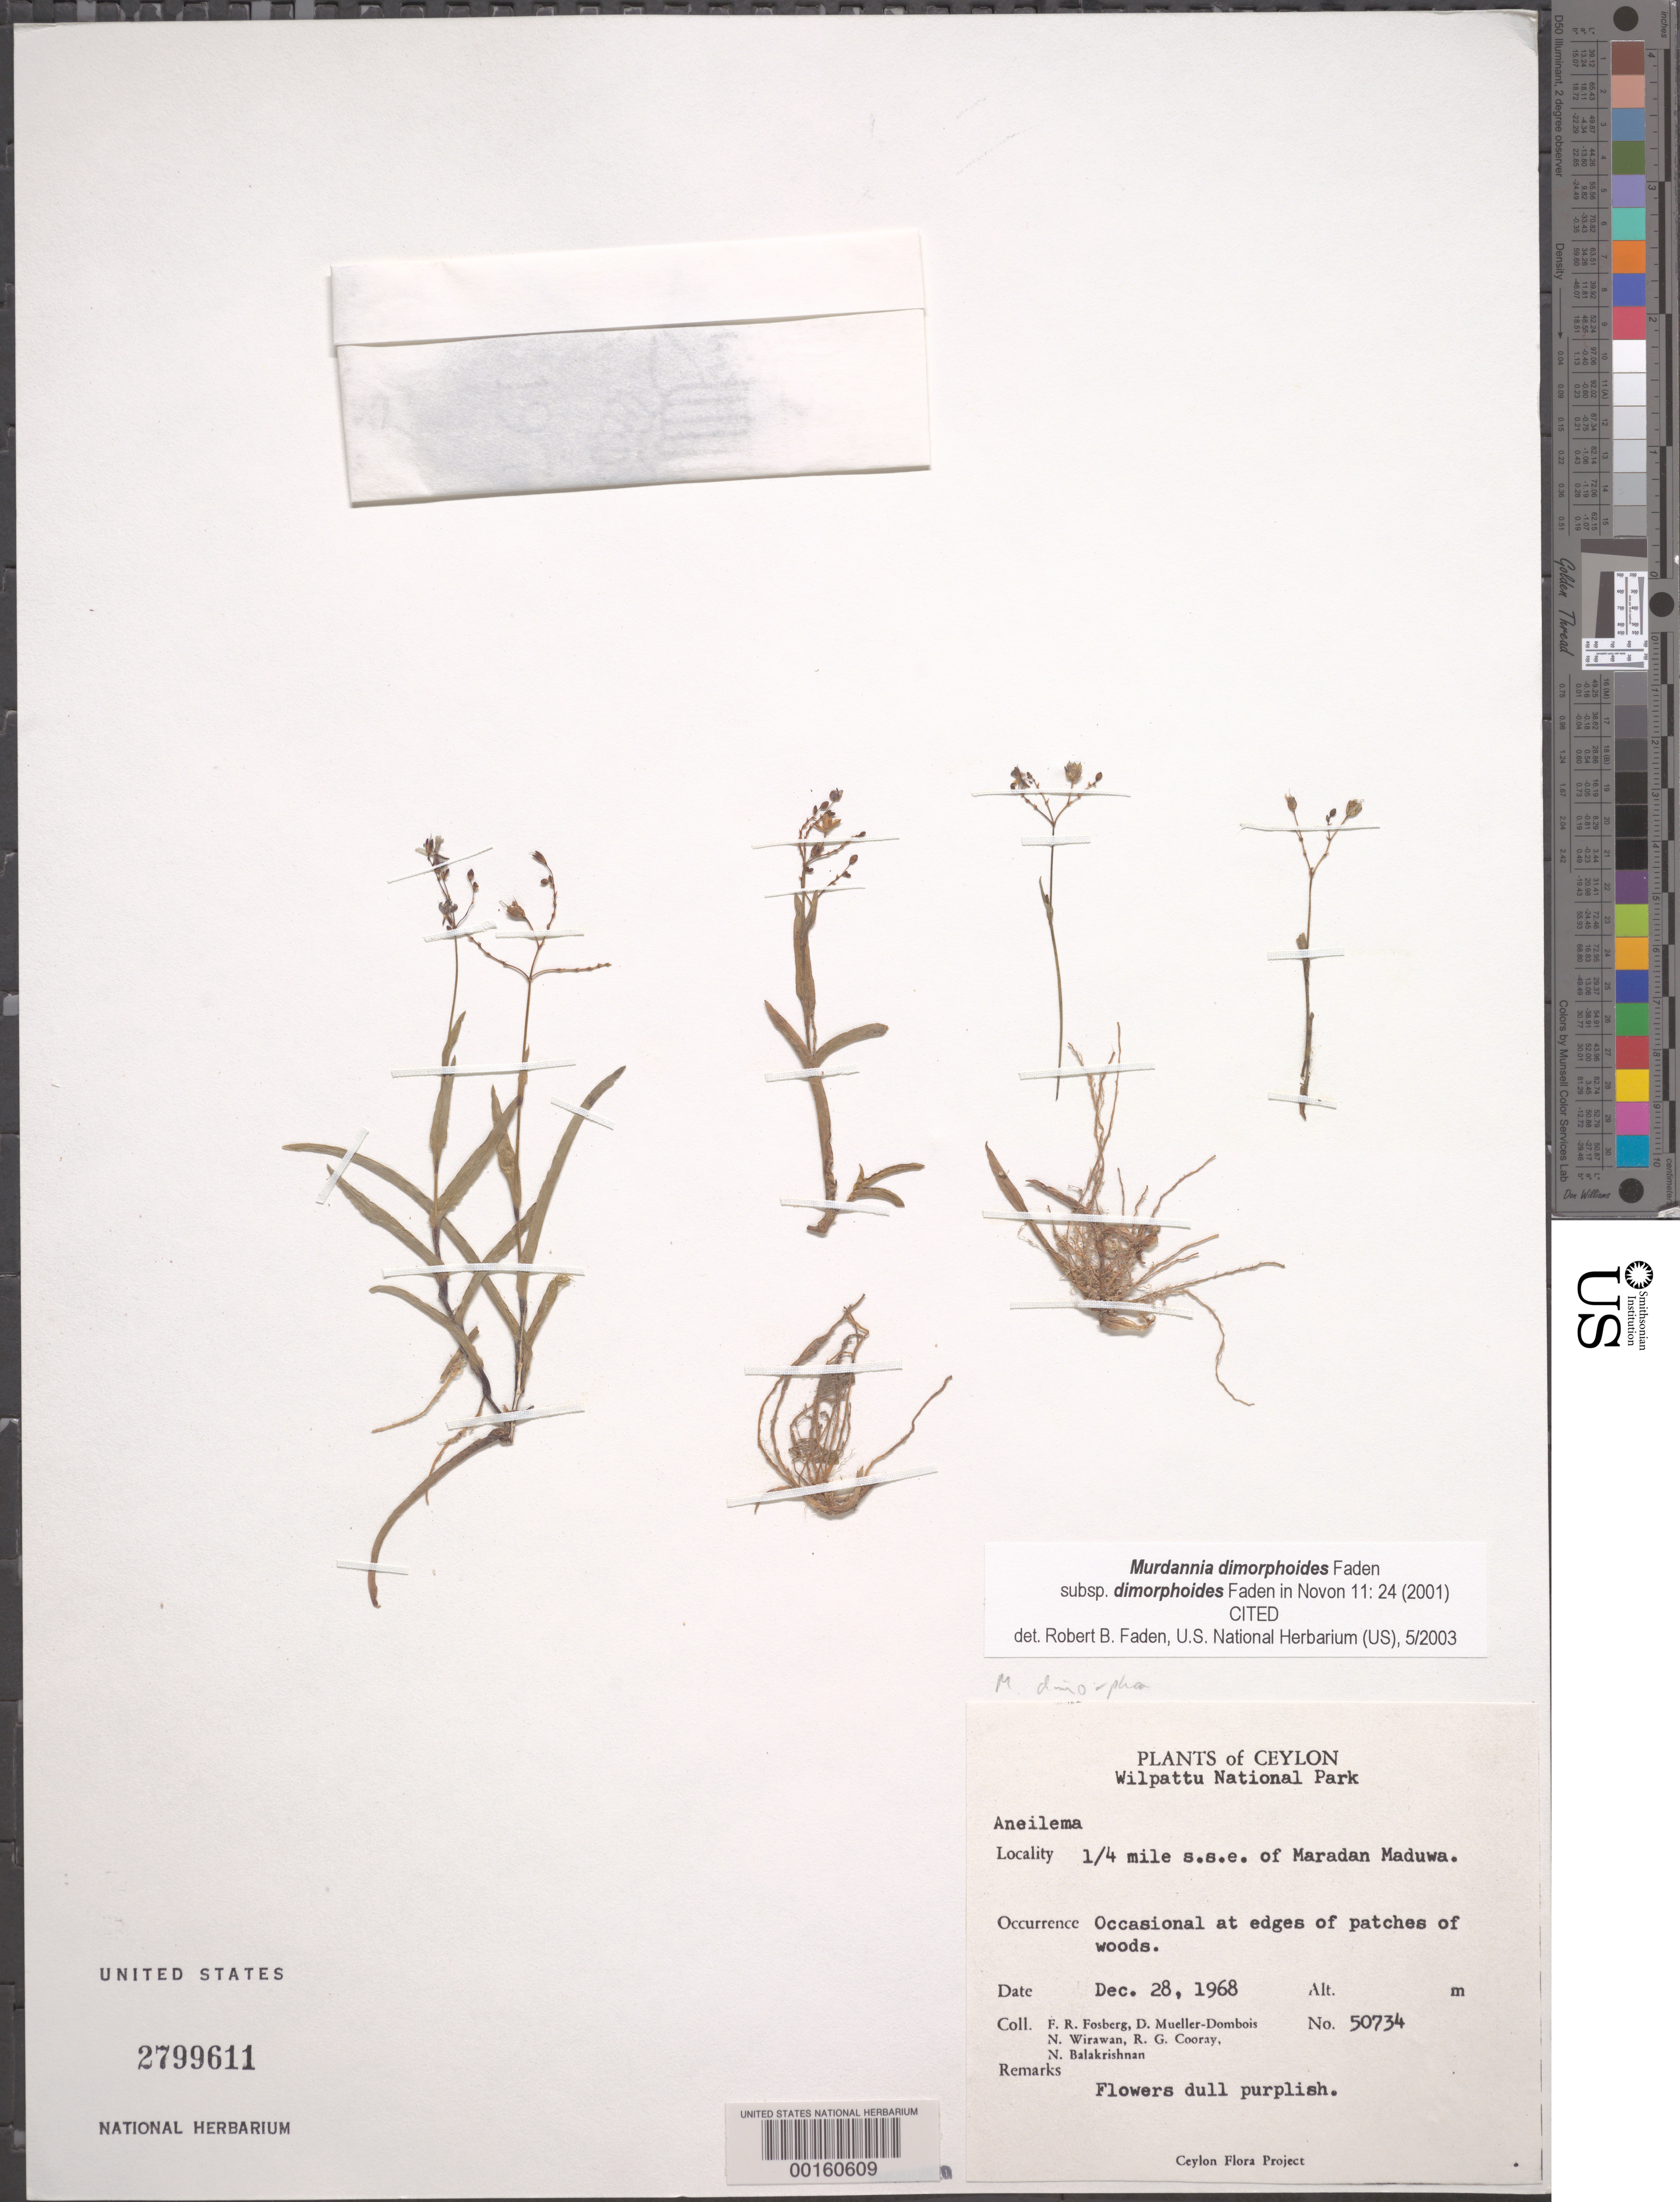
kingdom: Plantae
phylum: Tracheophyta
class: Liliopsida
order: Commelinales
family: Commelinaceae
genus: Murdannia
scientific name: Murdannia dimorphoides subsp. dimorphoides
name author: Faden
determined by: Faden, Robert B., (US), Smithsonian Institution - National Museum of Natural History (UNITED STATES)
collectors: F. R. Fosberg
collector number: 50734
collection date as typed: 28 Dec 1968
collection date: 1968-12-28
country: Sri Lanka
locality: Wilpattu national park, se of maradan maduwa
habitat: Edges of woods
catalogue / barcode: US 2799611